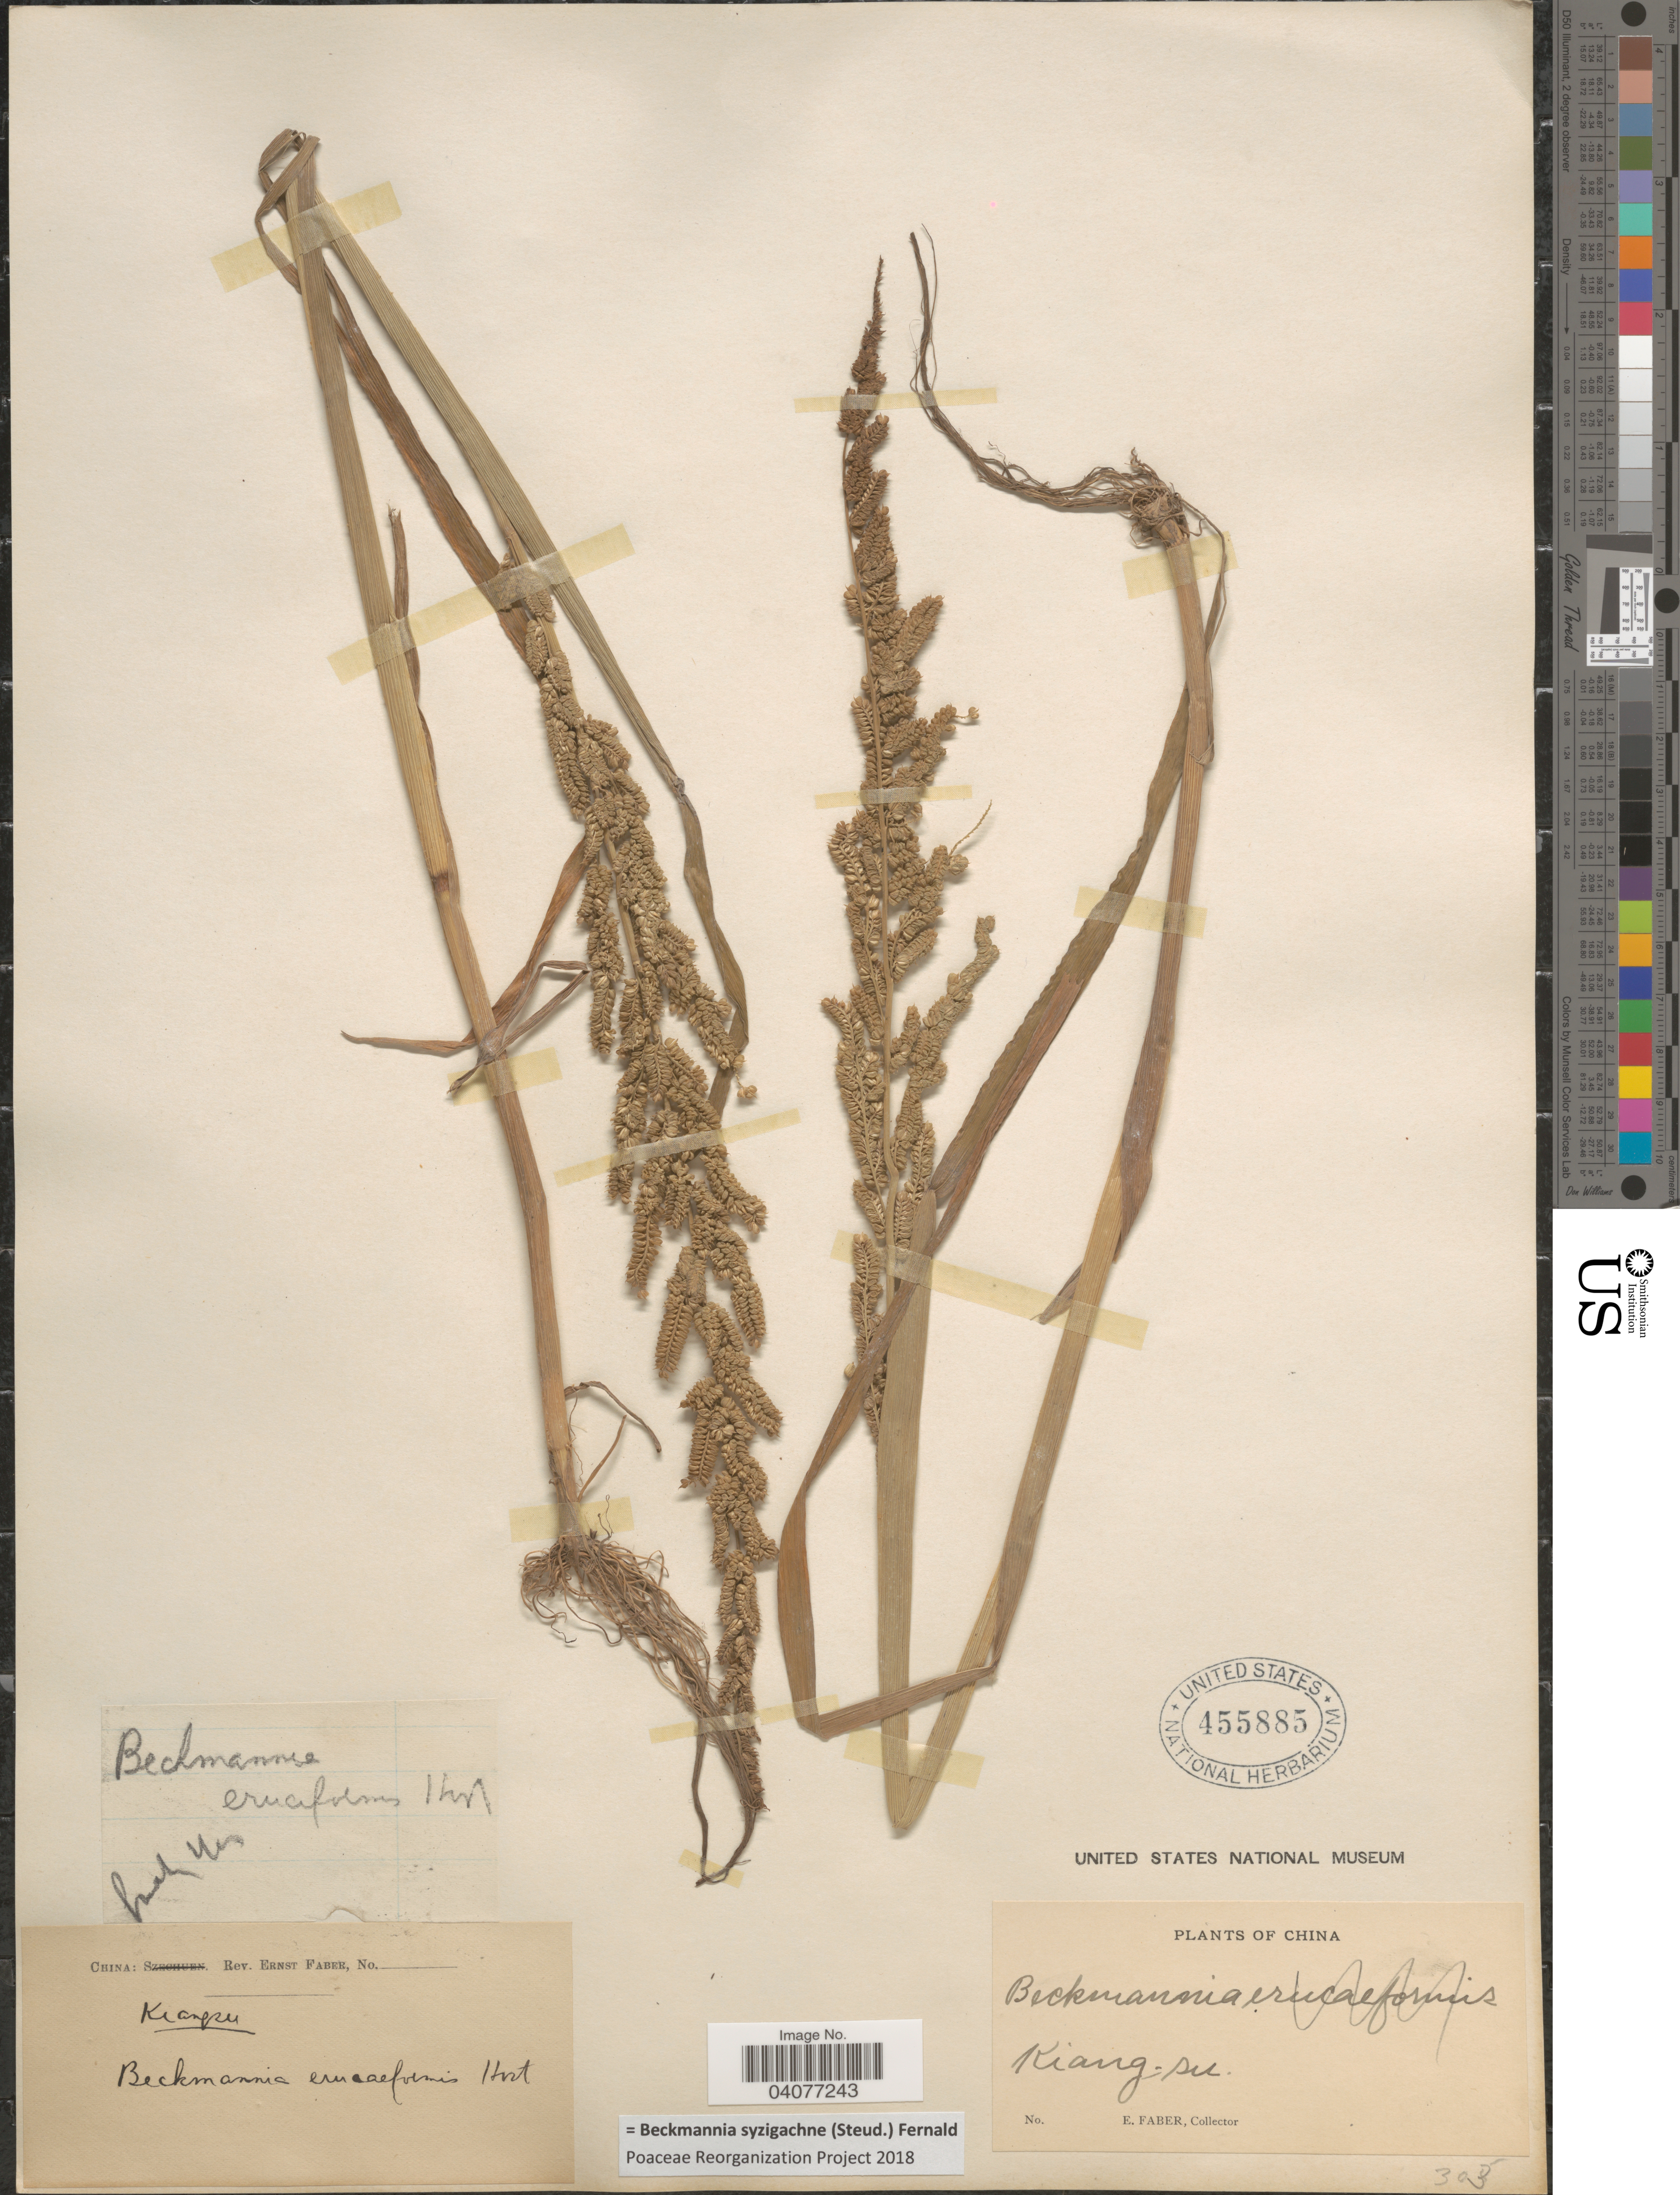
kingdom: Plantae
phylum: Tracheophyta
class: Liliopsida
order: Poales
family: Poaceae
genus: Beckmannia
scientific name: Beckmannia syzigachne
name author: (Steud.) Fernald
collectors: E. Faber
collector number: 303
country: China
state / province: Jiangsu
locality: Kiangsu.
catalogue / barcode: US 455885